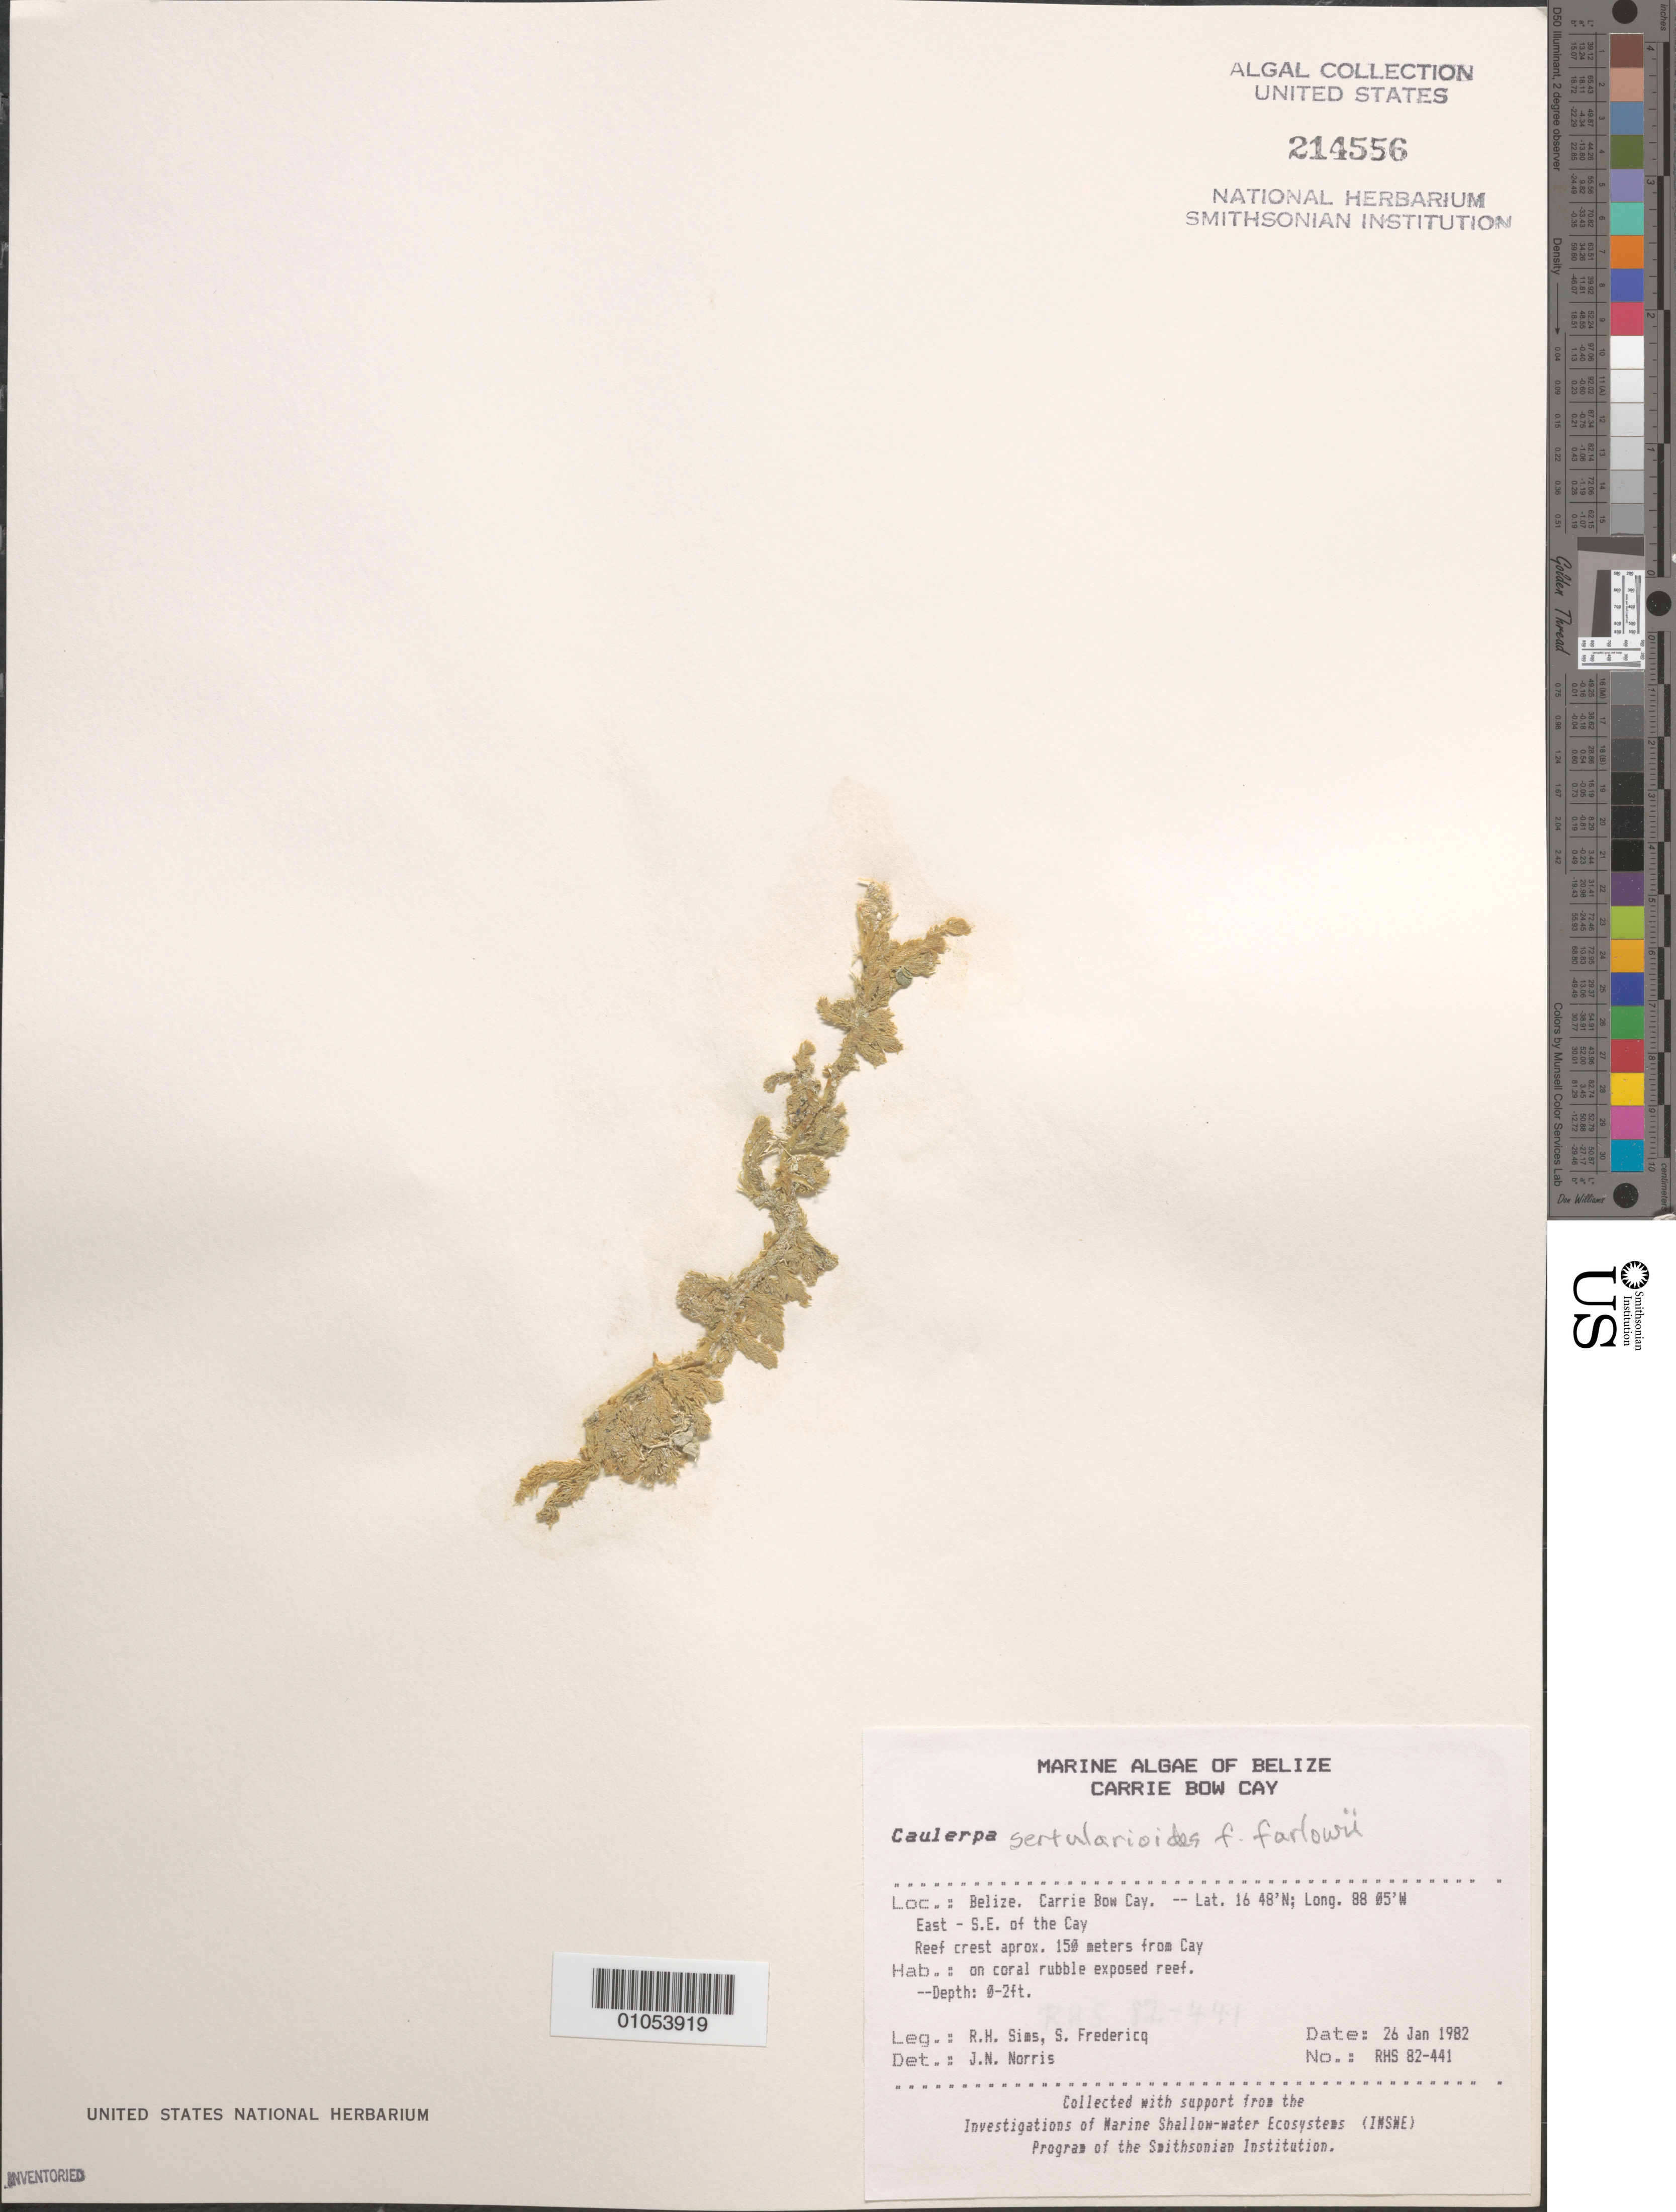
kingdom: Plantae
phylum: Chlorophyta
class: Ulvophyceae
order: Bryopsidales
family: Caulerpaceae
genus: Caulerpa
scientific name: Caulerpa sertularioides f. farlowii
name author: (Weber Bosse) Børgesen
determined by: Norris, James N.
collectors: R. H. Sims & S. Fredericq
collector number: RHS 82-441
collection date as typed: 26 Jan 1982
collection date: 1982-01-26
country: Belize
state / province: Stann Creek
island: Carrie Bow Cay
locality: East southeast of the cay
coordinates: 16 48'N, 88 05'W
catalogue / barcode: US 214556